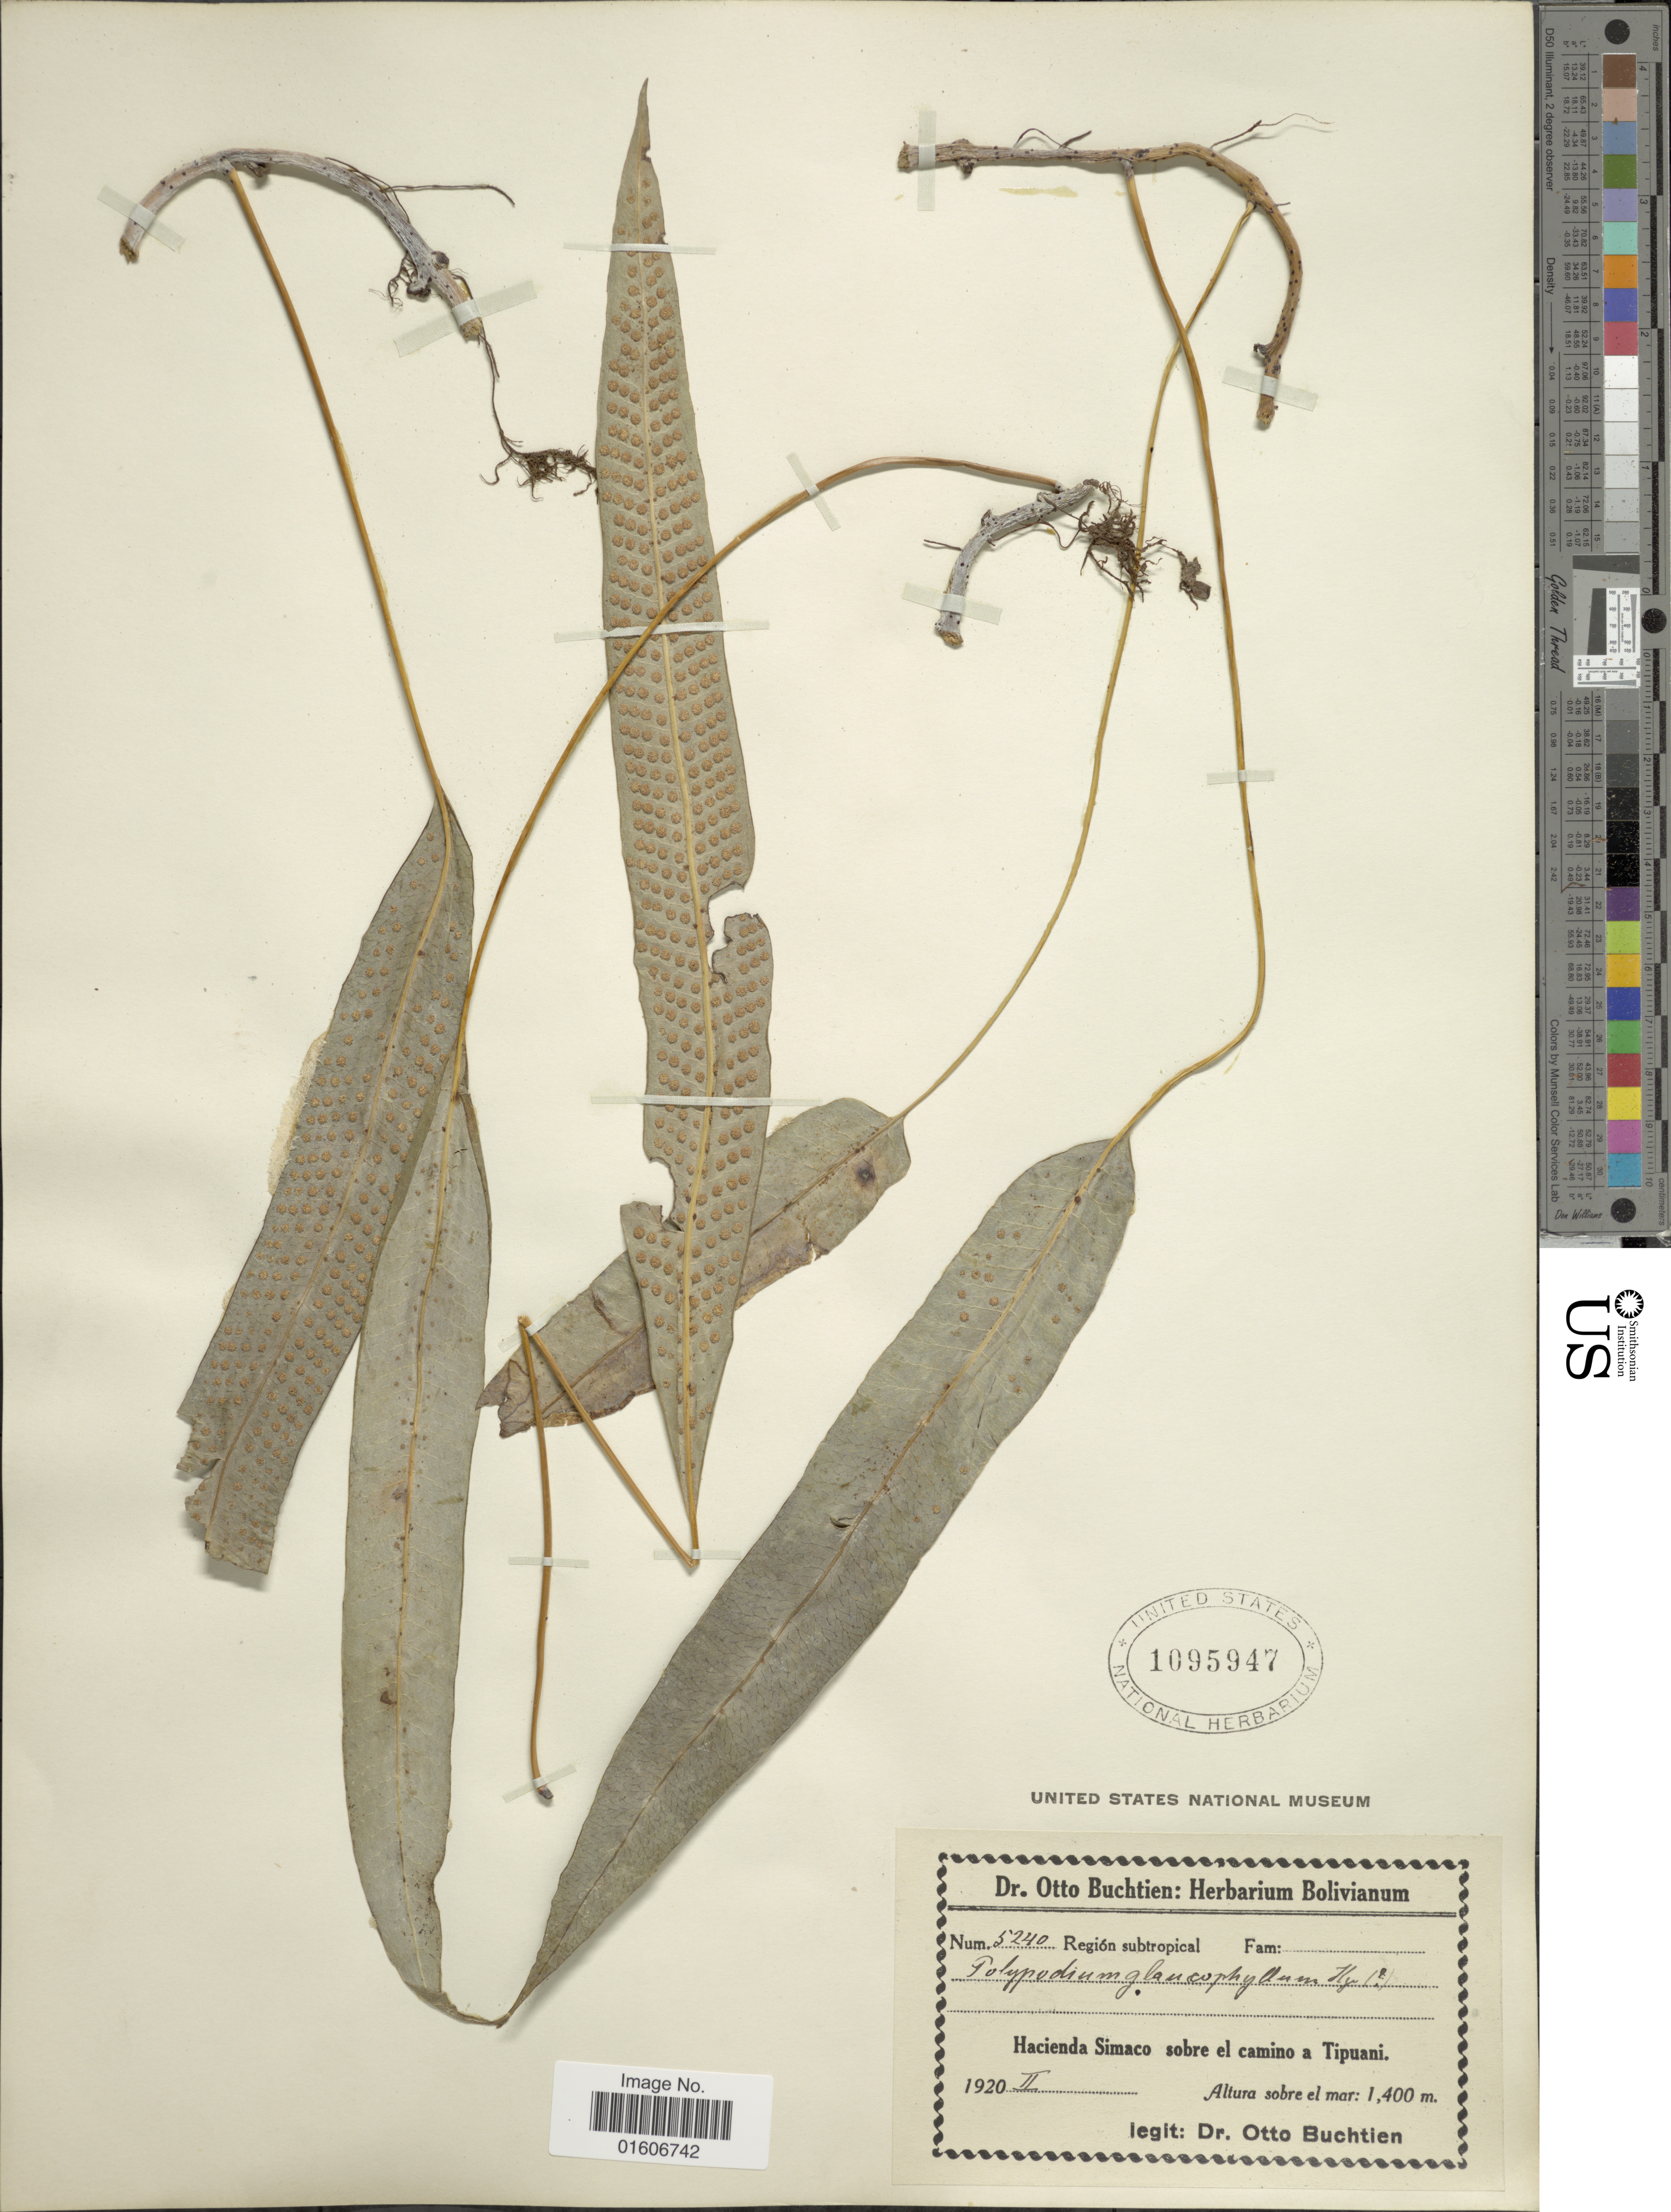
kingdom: Plantae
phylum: Tracheophyta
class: Polypodiopsida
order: Polypodiales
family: Polypodiaceae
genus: Serpocaulon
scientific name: Serpocaulon levigatum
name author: (Cav.) A.R. Sm.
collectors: O. Buchtien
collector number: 5240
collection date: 1920-02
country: Bolivia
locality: Hacienda Simaco sobre el camino a Tipuani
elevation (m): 1400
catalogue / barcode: US 1095947